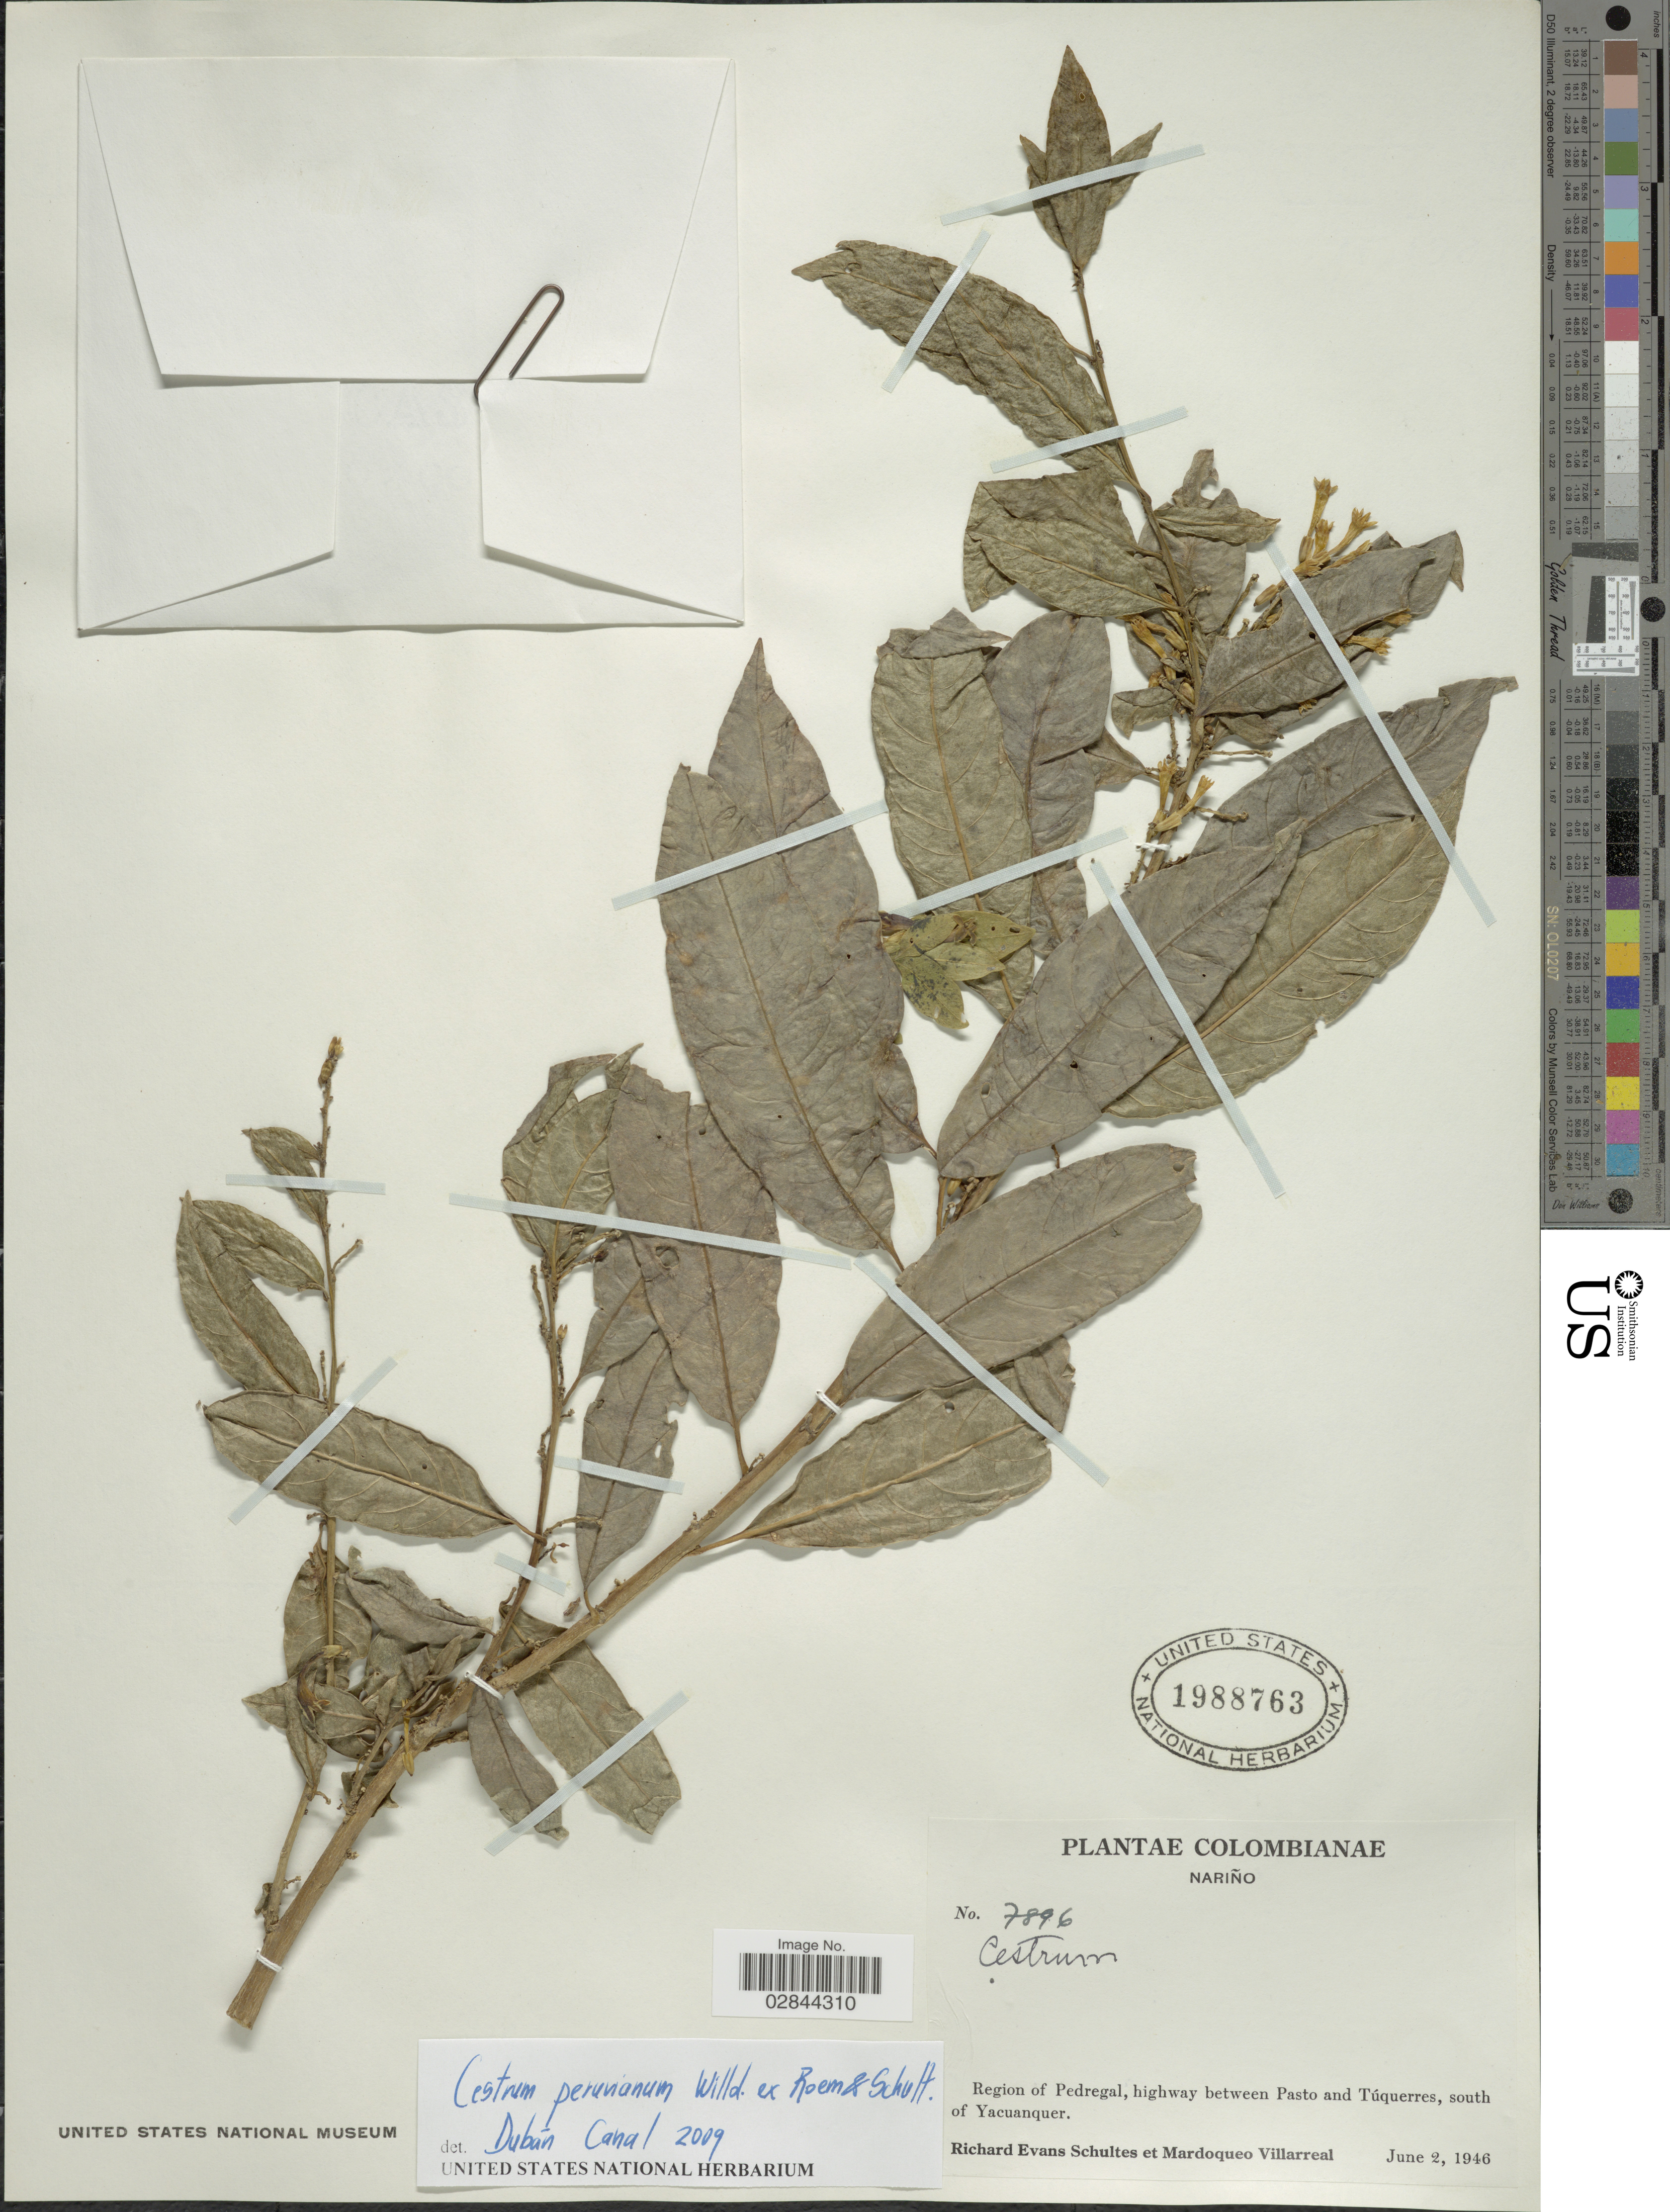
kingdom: Plantae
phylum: Tracheophyta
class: Magnoliopsida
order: Solanales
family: Solanaceae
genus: Cestrum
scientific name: Cestrum affine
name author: Kunth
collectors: R. E. Schultes & M. Villarreal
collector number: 7896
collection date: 1946-06-02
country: Colombia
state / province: Nariño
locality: Region of Pedregal, highway between Pasto and Túquerres, south of Yacuanquer.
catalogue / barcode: US 1988763